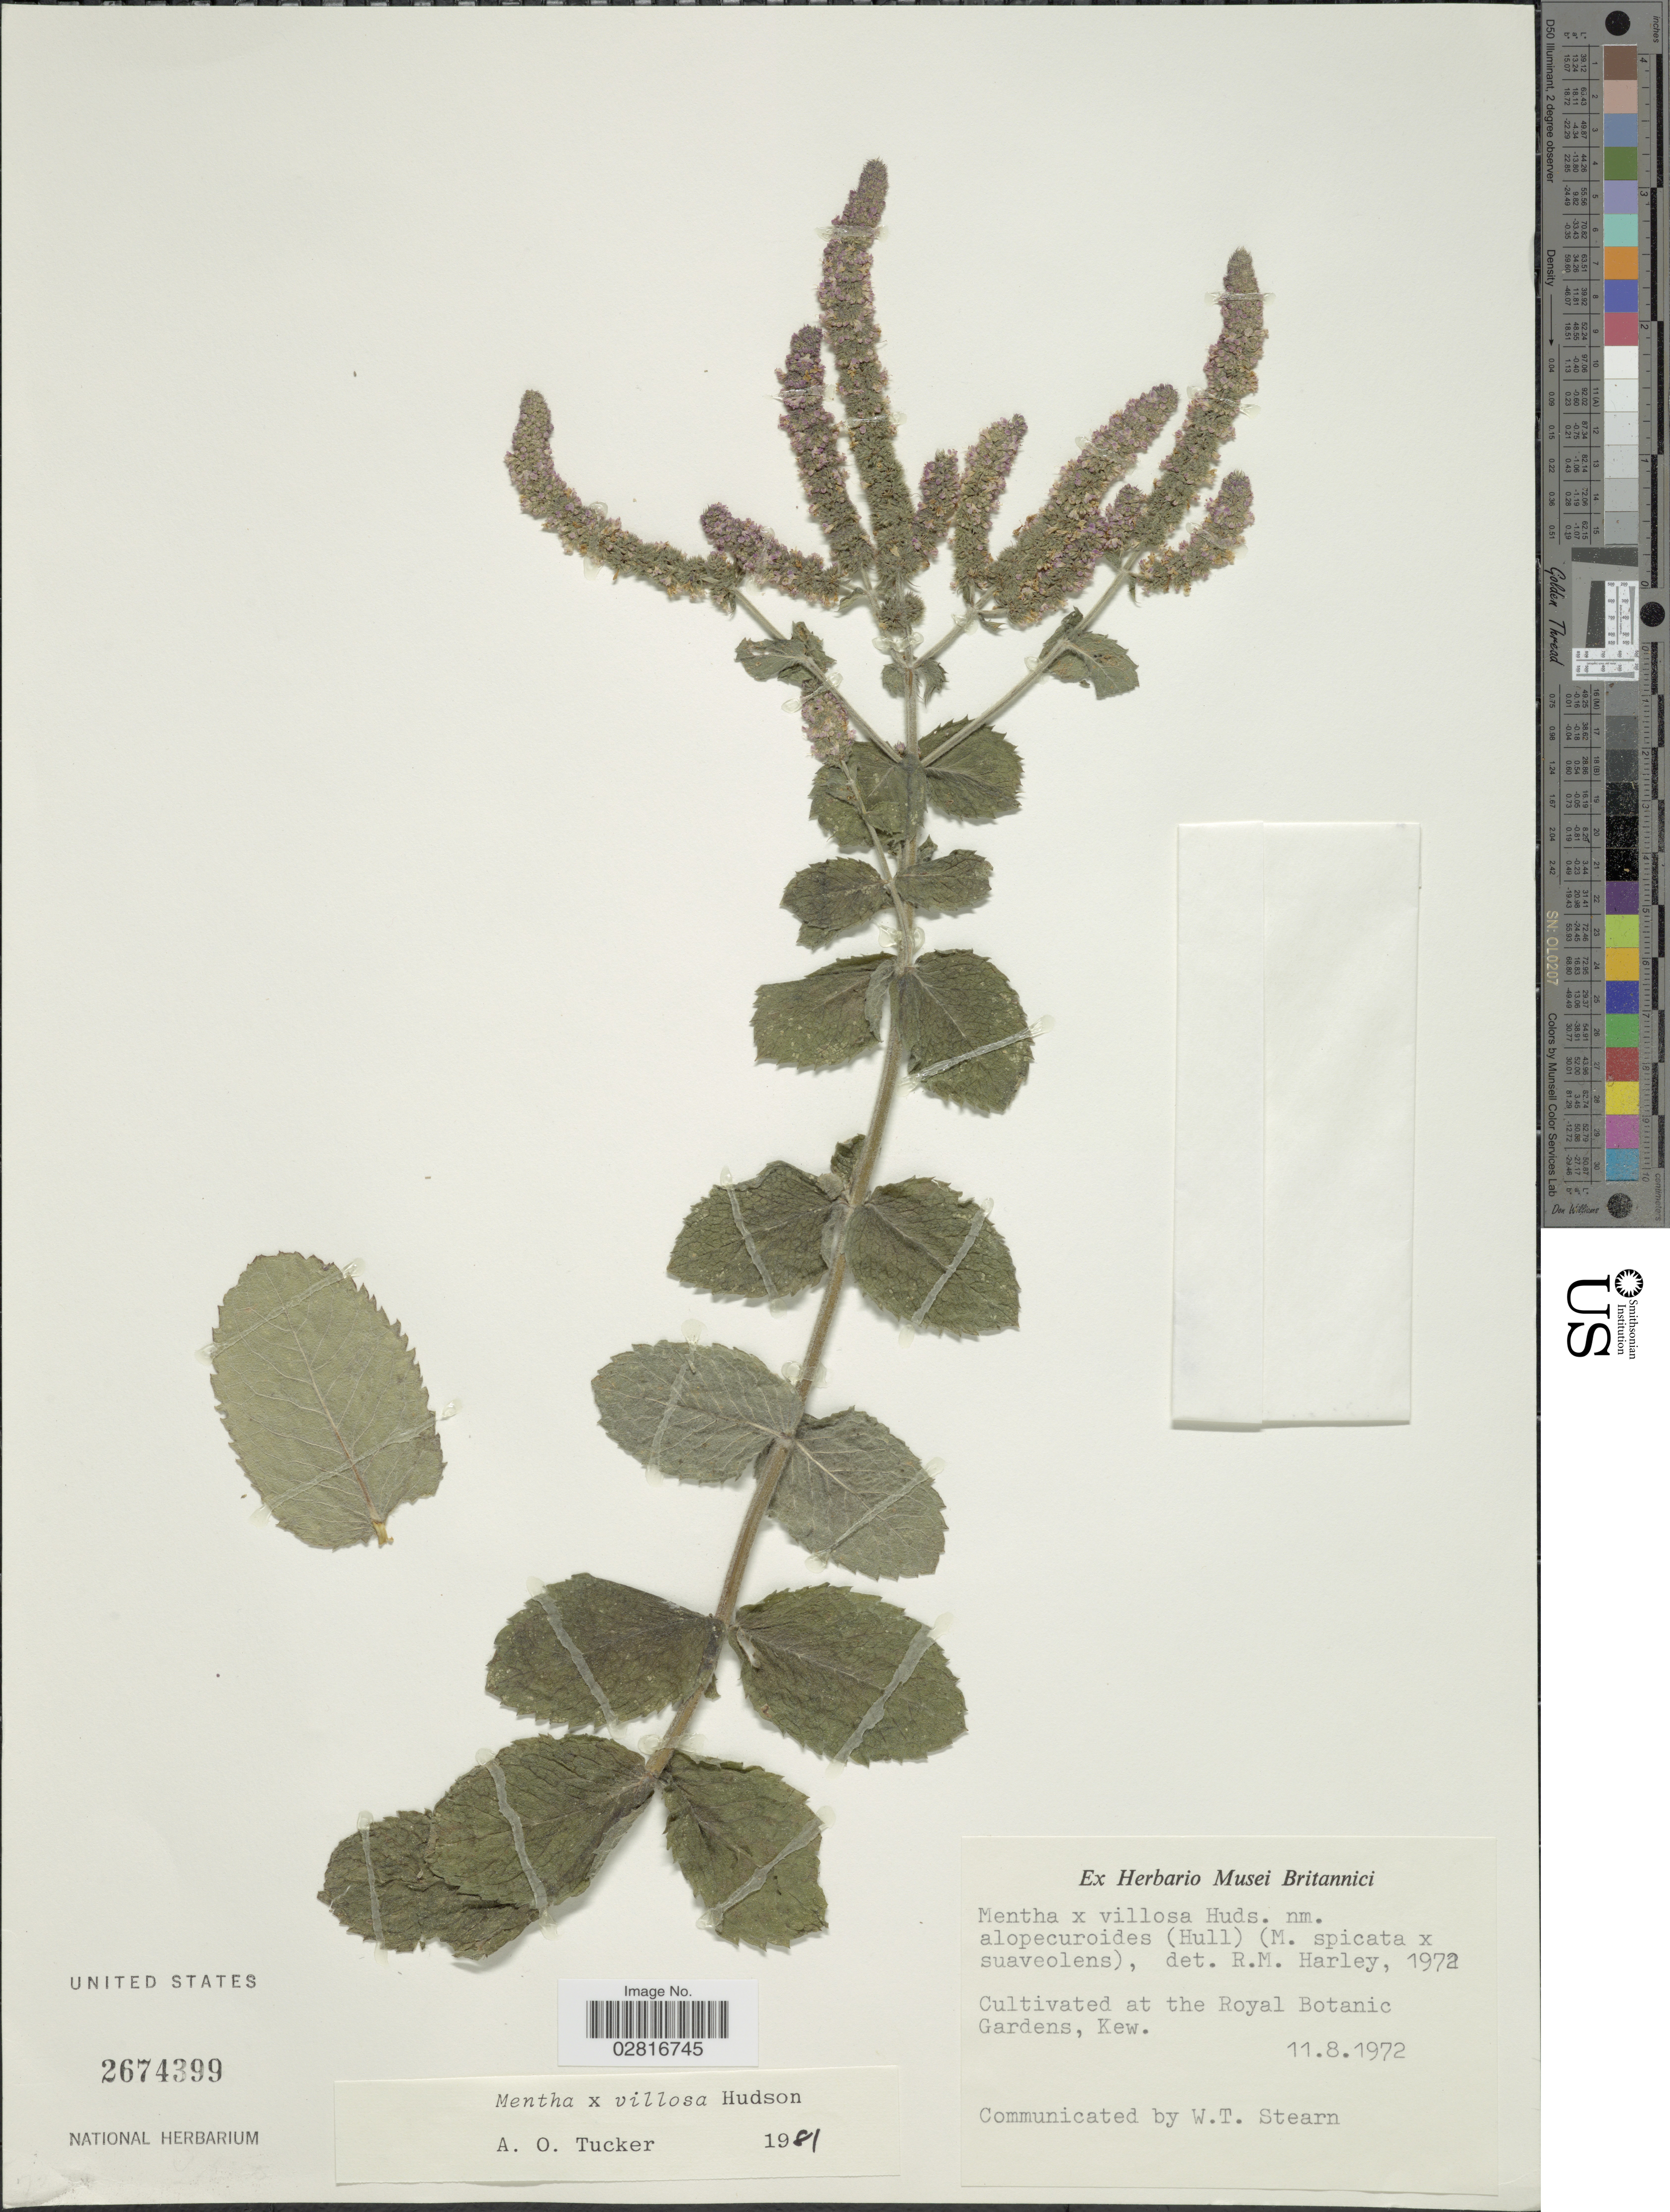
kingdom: Plantae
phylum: Tracheophyta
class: Magnoliopsida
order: Lamiales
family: Lamiaceae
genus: Mentha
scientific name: Mentha villosa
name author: Huds.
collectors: ex herb. Musei Britannici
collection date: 1972-08-11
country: United Kingdom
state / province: England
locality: Cultivated at the Royal Botanic Gardens, Kew.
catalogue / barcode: US 2674399